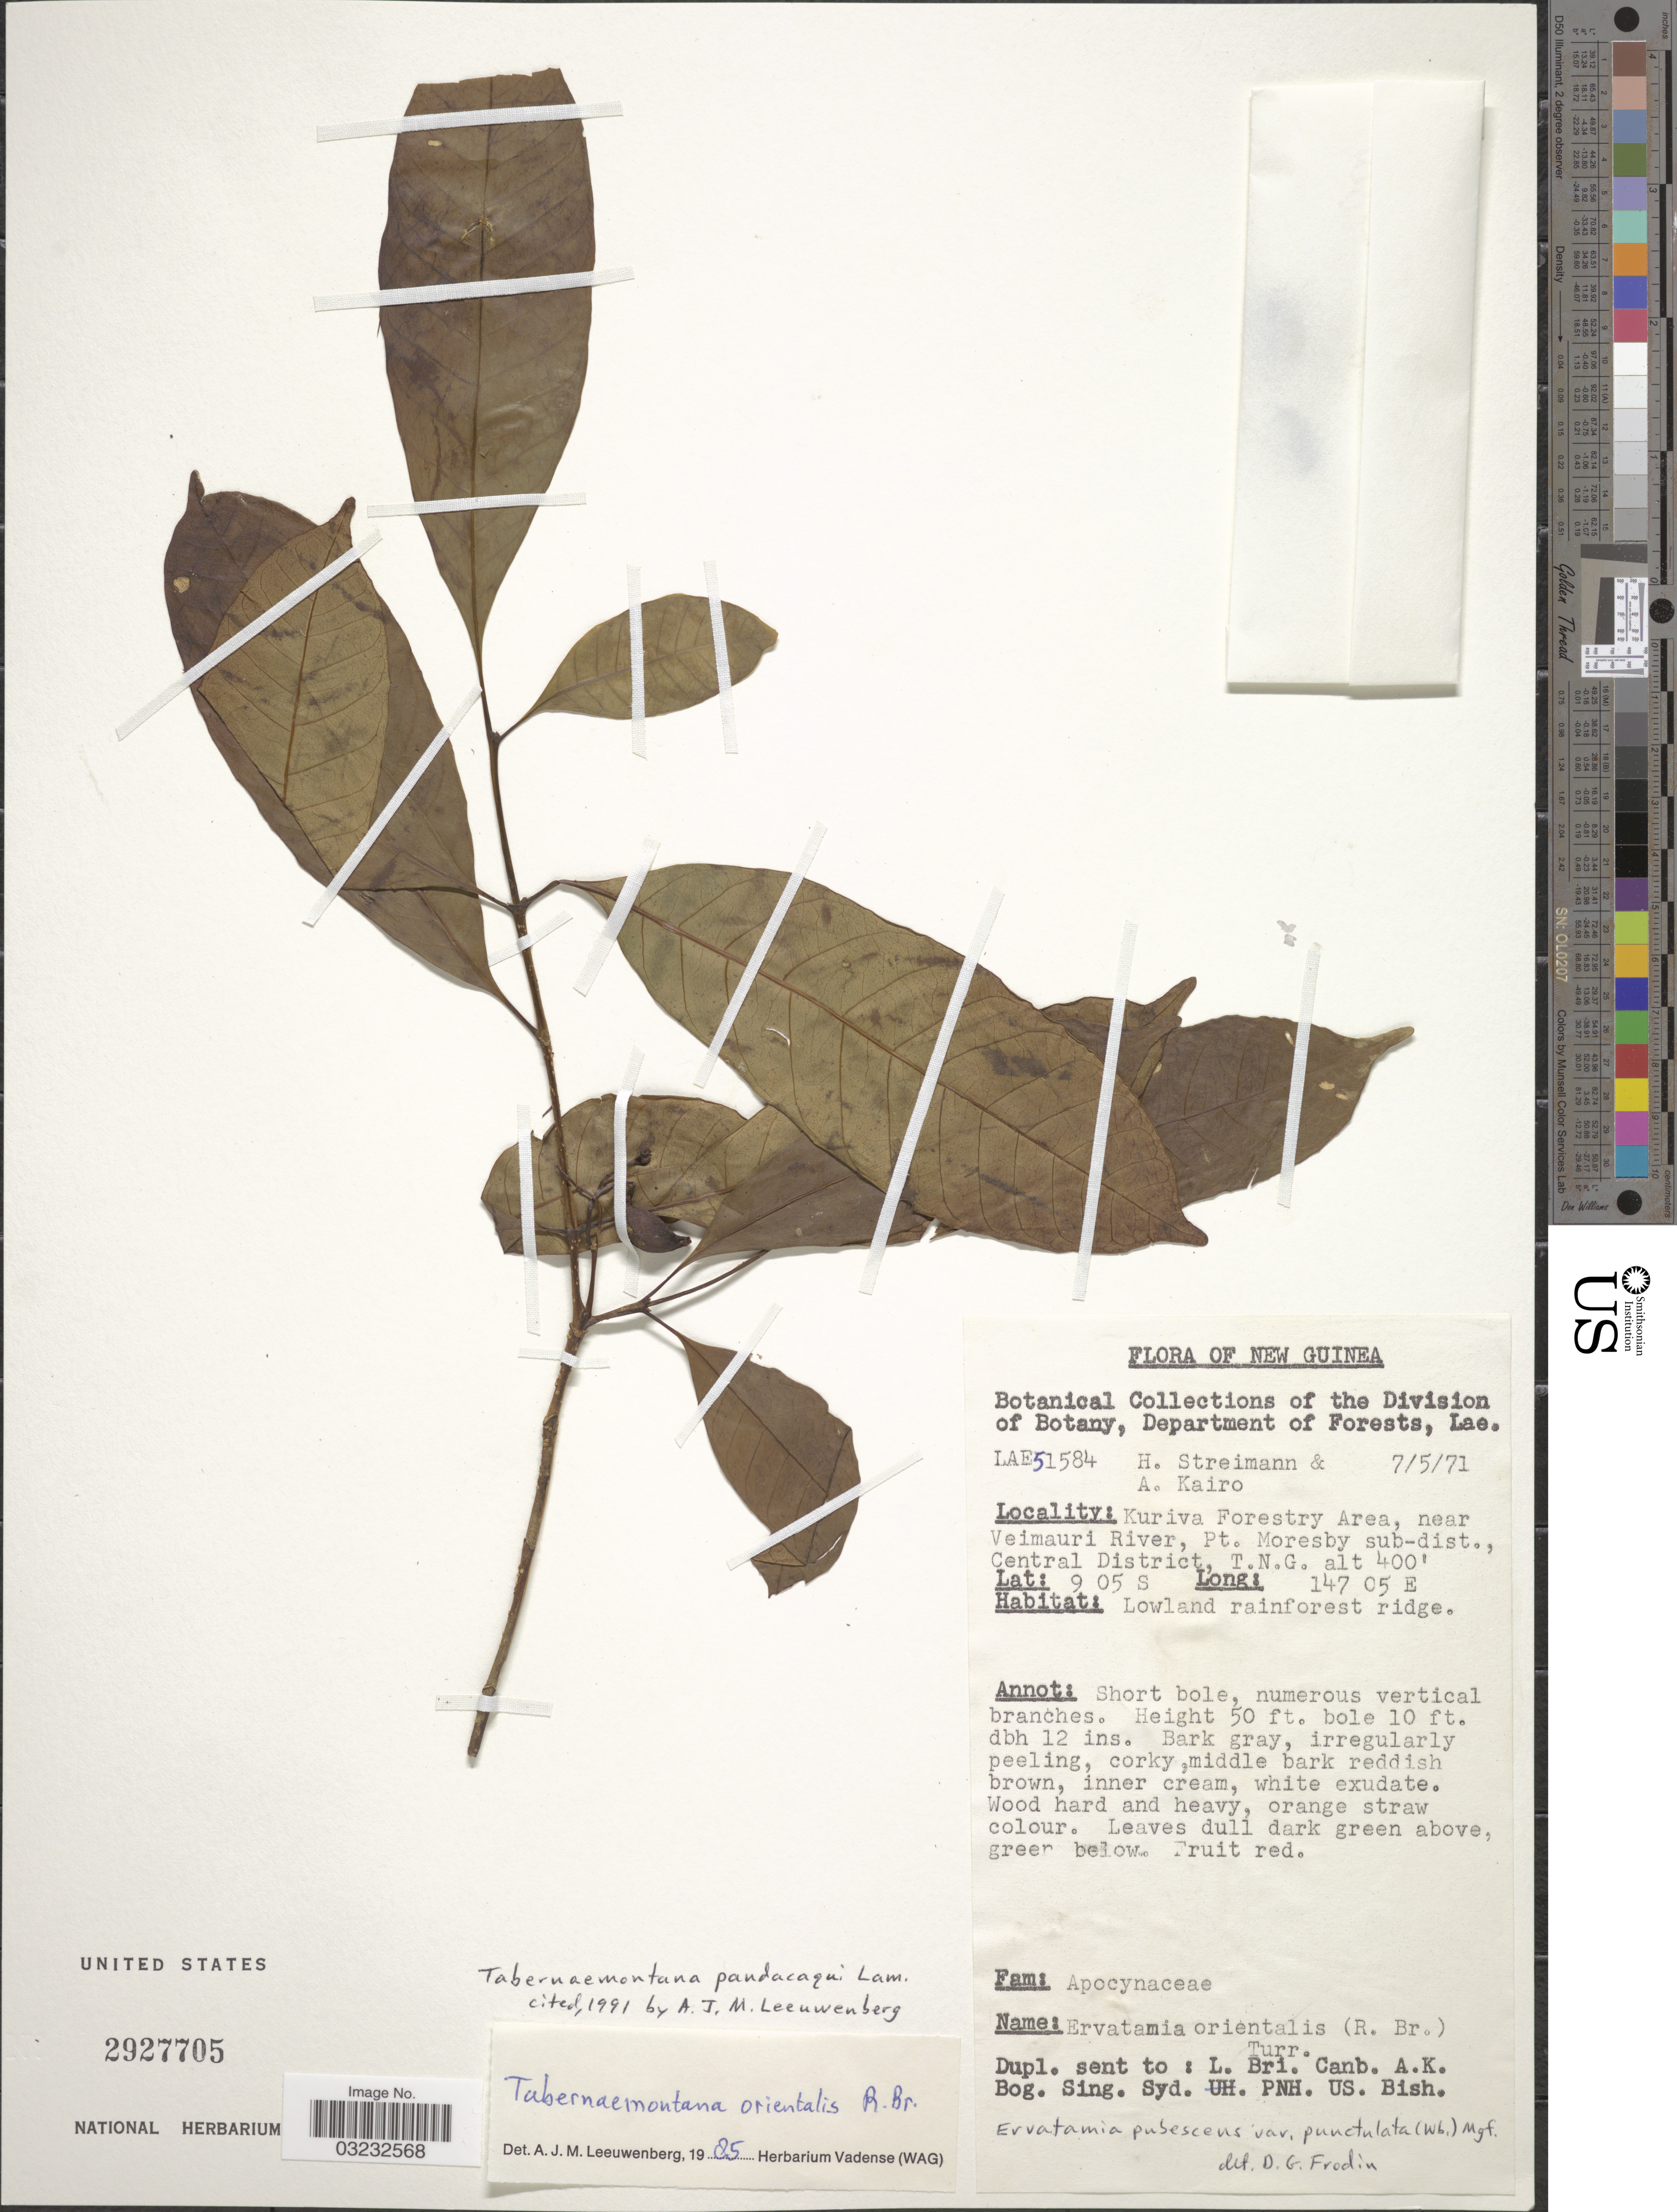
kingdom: Plantae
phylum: Tracheophyta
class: Magnoliopsida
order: Gentianales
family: Apocynaceae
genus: Tabernaemontana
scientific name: Tabernaemontana pandacaqui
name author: Poir.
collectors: H. Streimann & A. Kairo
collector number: LAE51584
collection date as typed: Transcribed d/m/y: 7/5/71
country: Papua New Guinea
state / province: Central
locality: New Guinea, Kuriva Forestry Area, near Veimauri River, Pt. Moresby sub-dist., Central District, T.N.G.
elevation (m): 122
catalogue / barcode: US 2927705